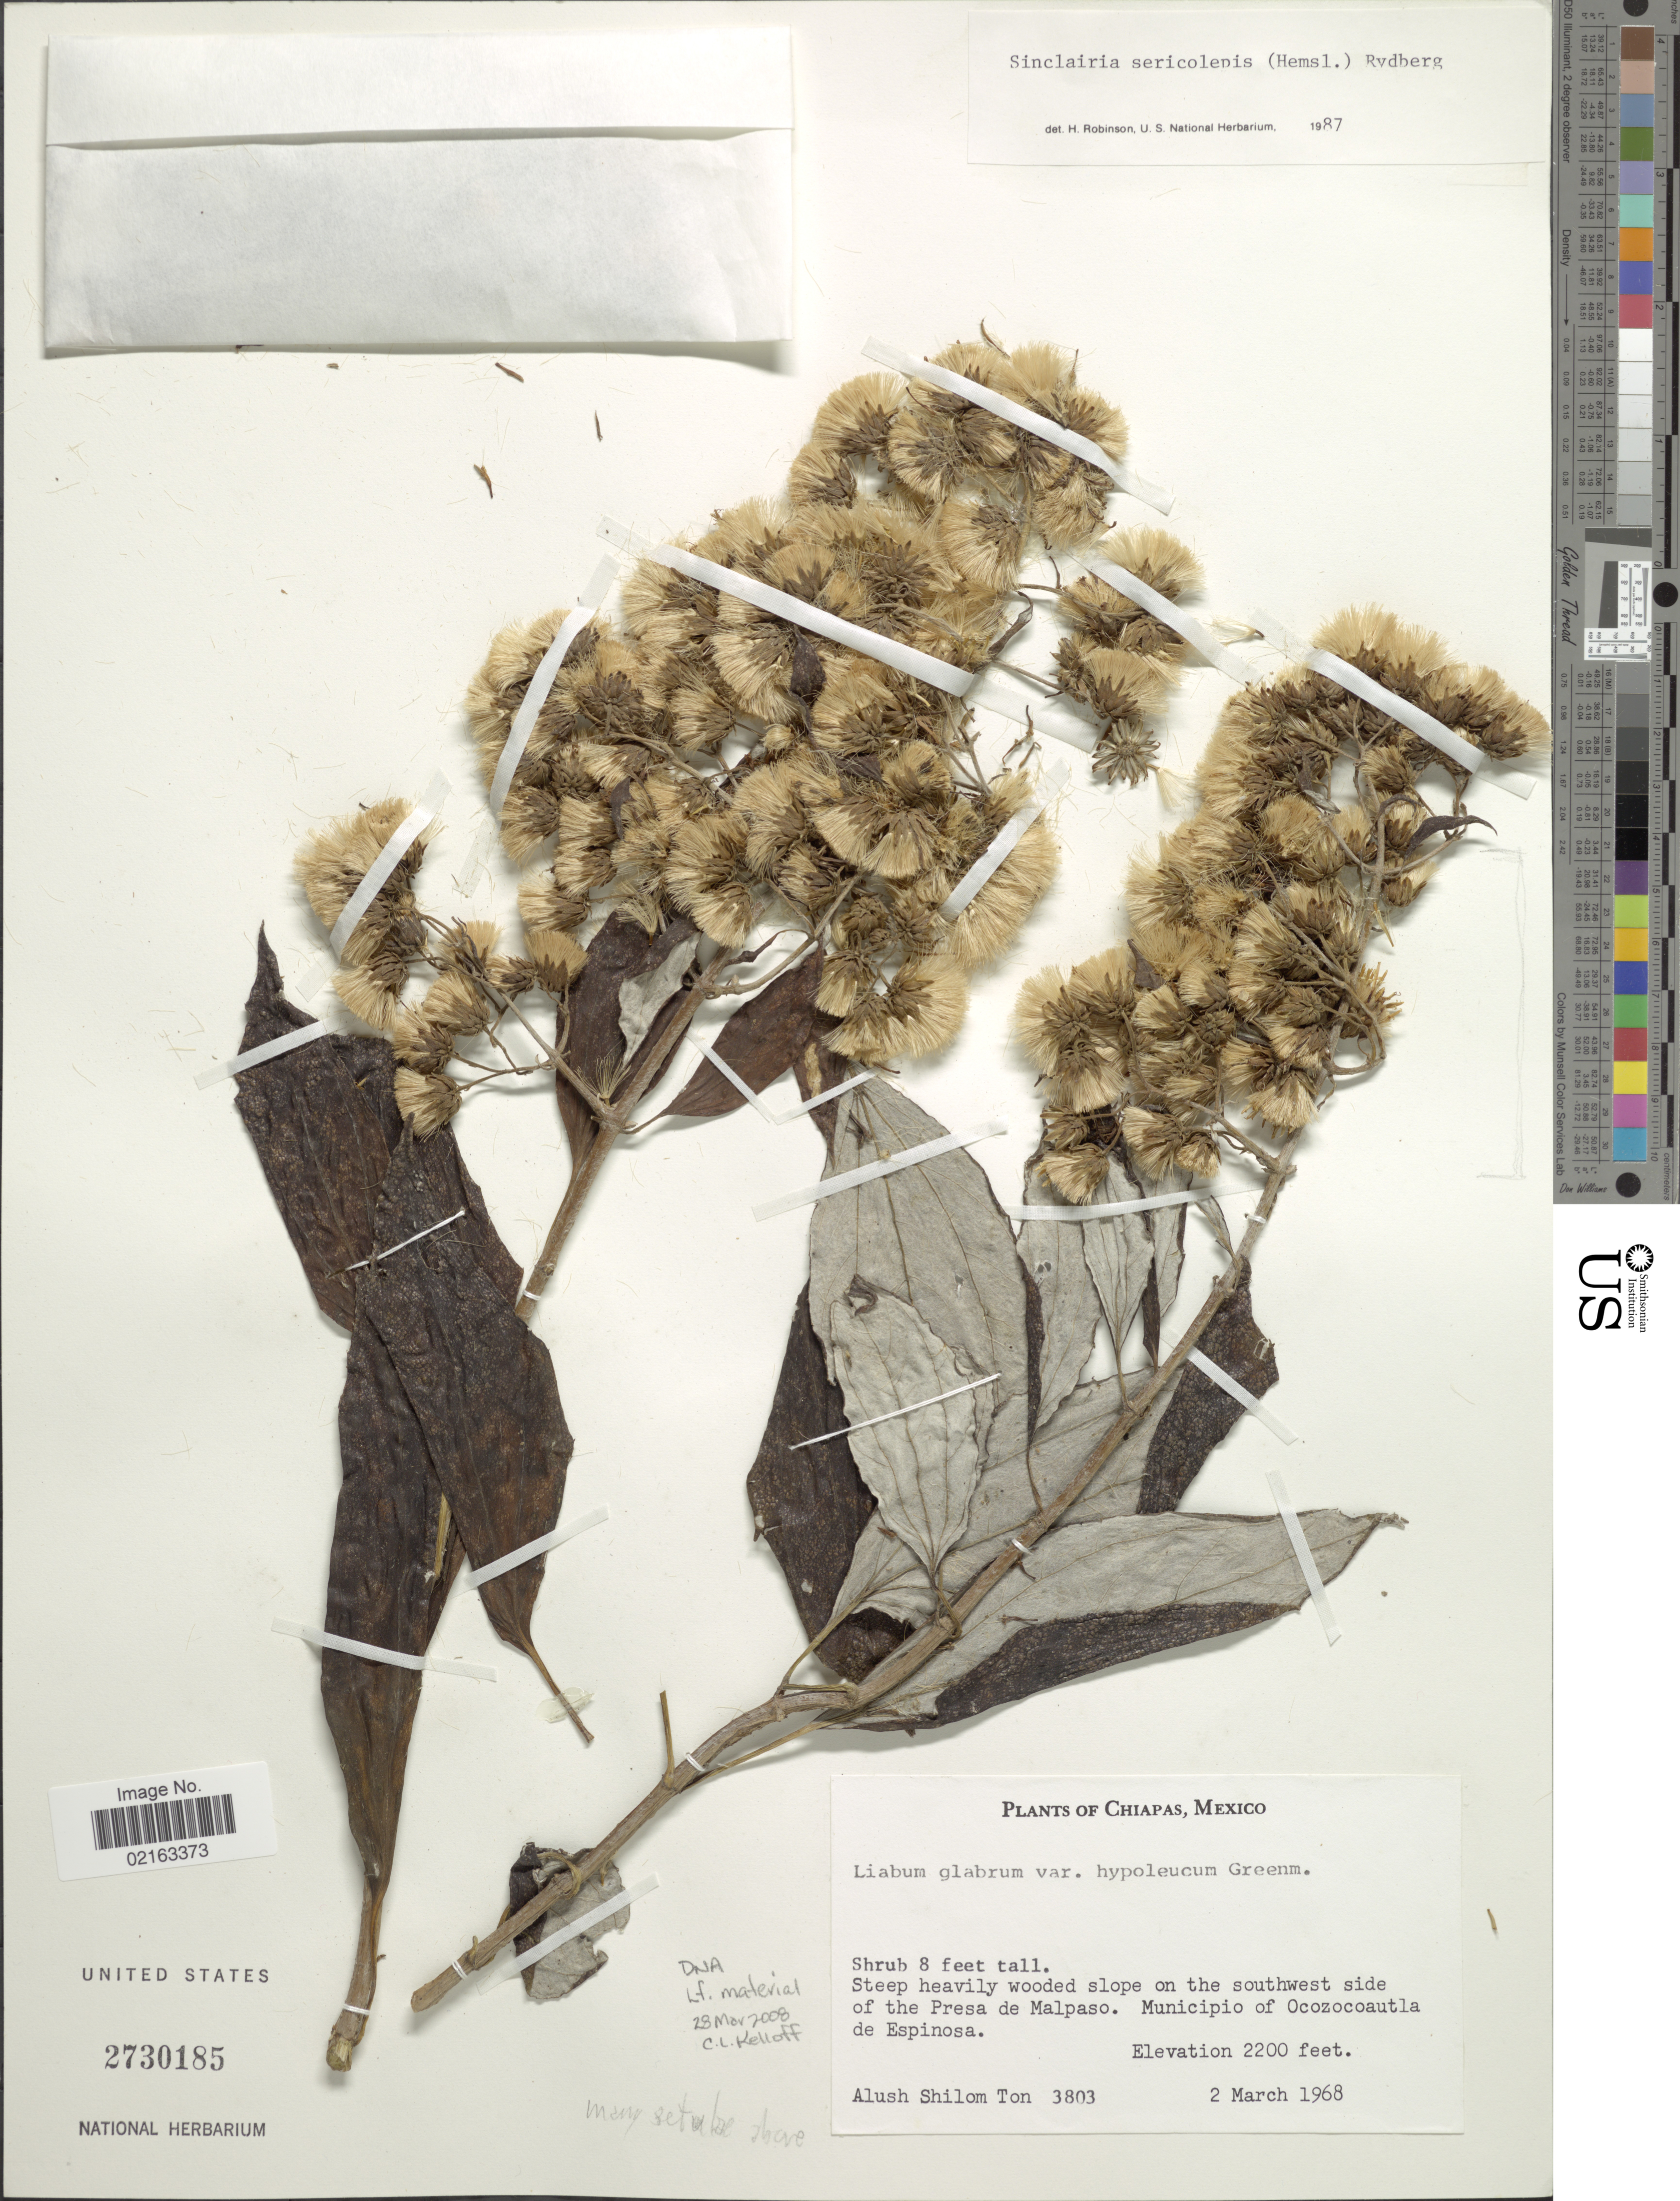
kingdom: Plantae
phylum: Tracheophyta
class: Magnoliopsida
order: Asterales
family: Asteraceae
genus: Sinclairia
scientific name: Sinclairia sericolepis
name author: (Hemsl.) Rydb.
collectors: A. M. Ton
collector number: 3803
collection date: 1968-03-02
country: Mexico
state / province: Chiapas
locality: Steep heavily wooded slope on the southwest side of the Presa de Malpaso. Municipio of Ocozocoautla de Espinosa.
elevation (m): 671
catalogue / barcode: US 2730185